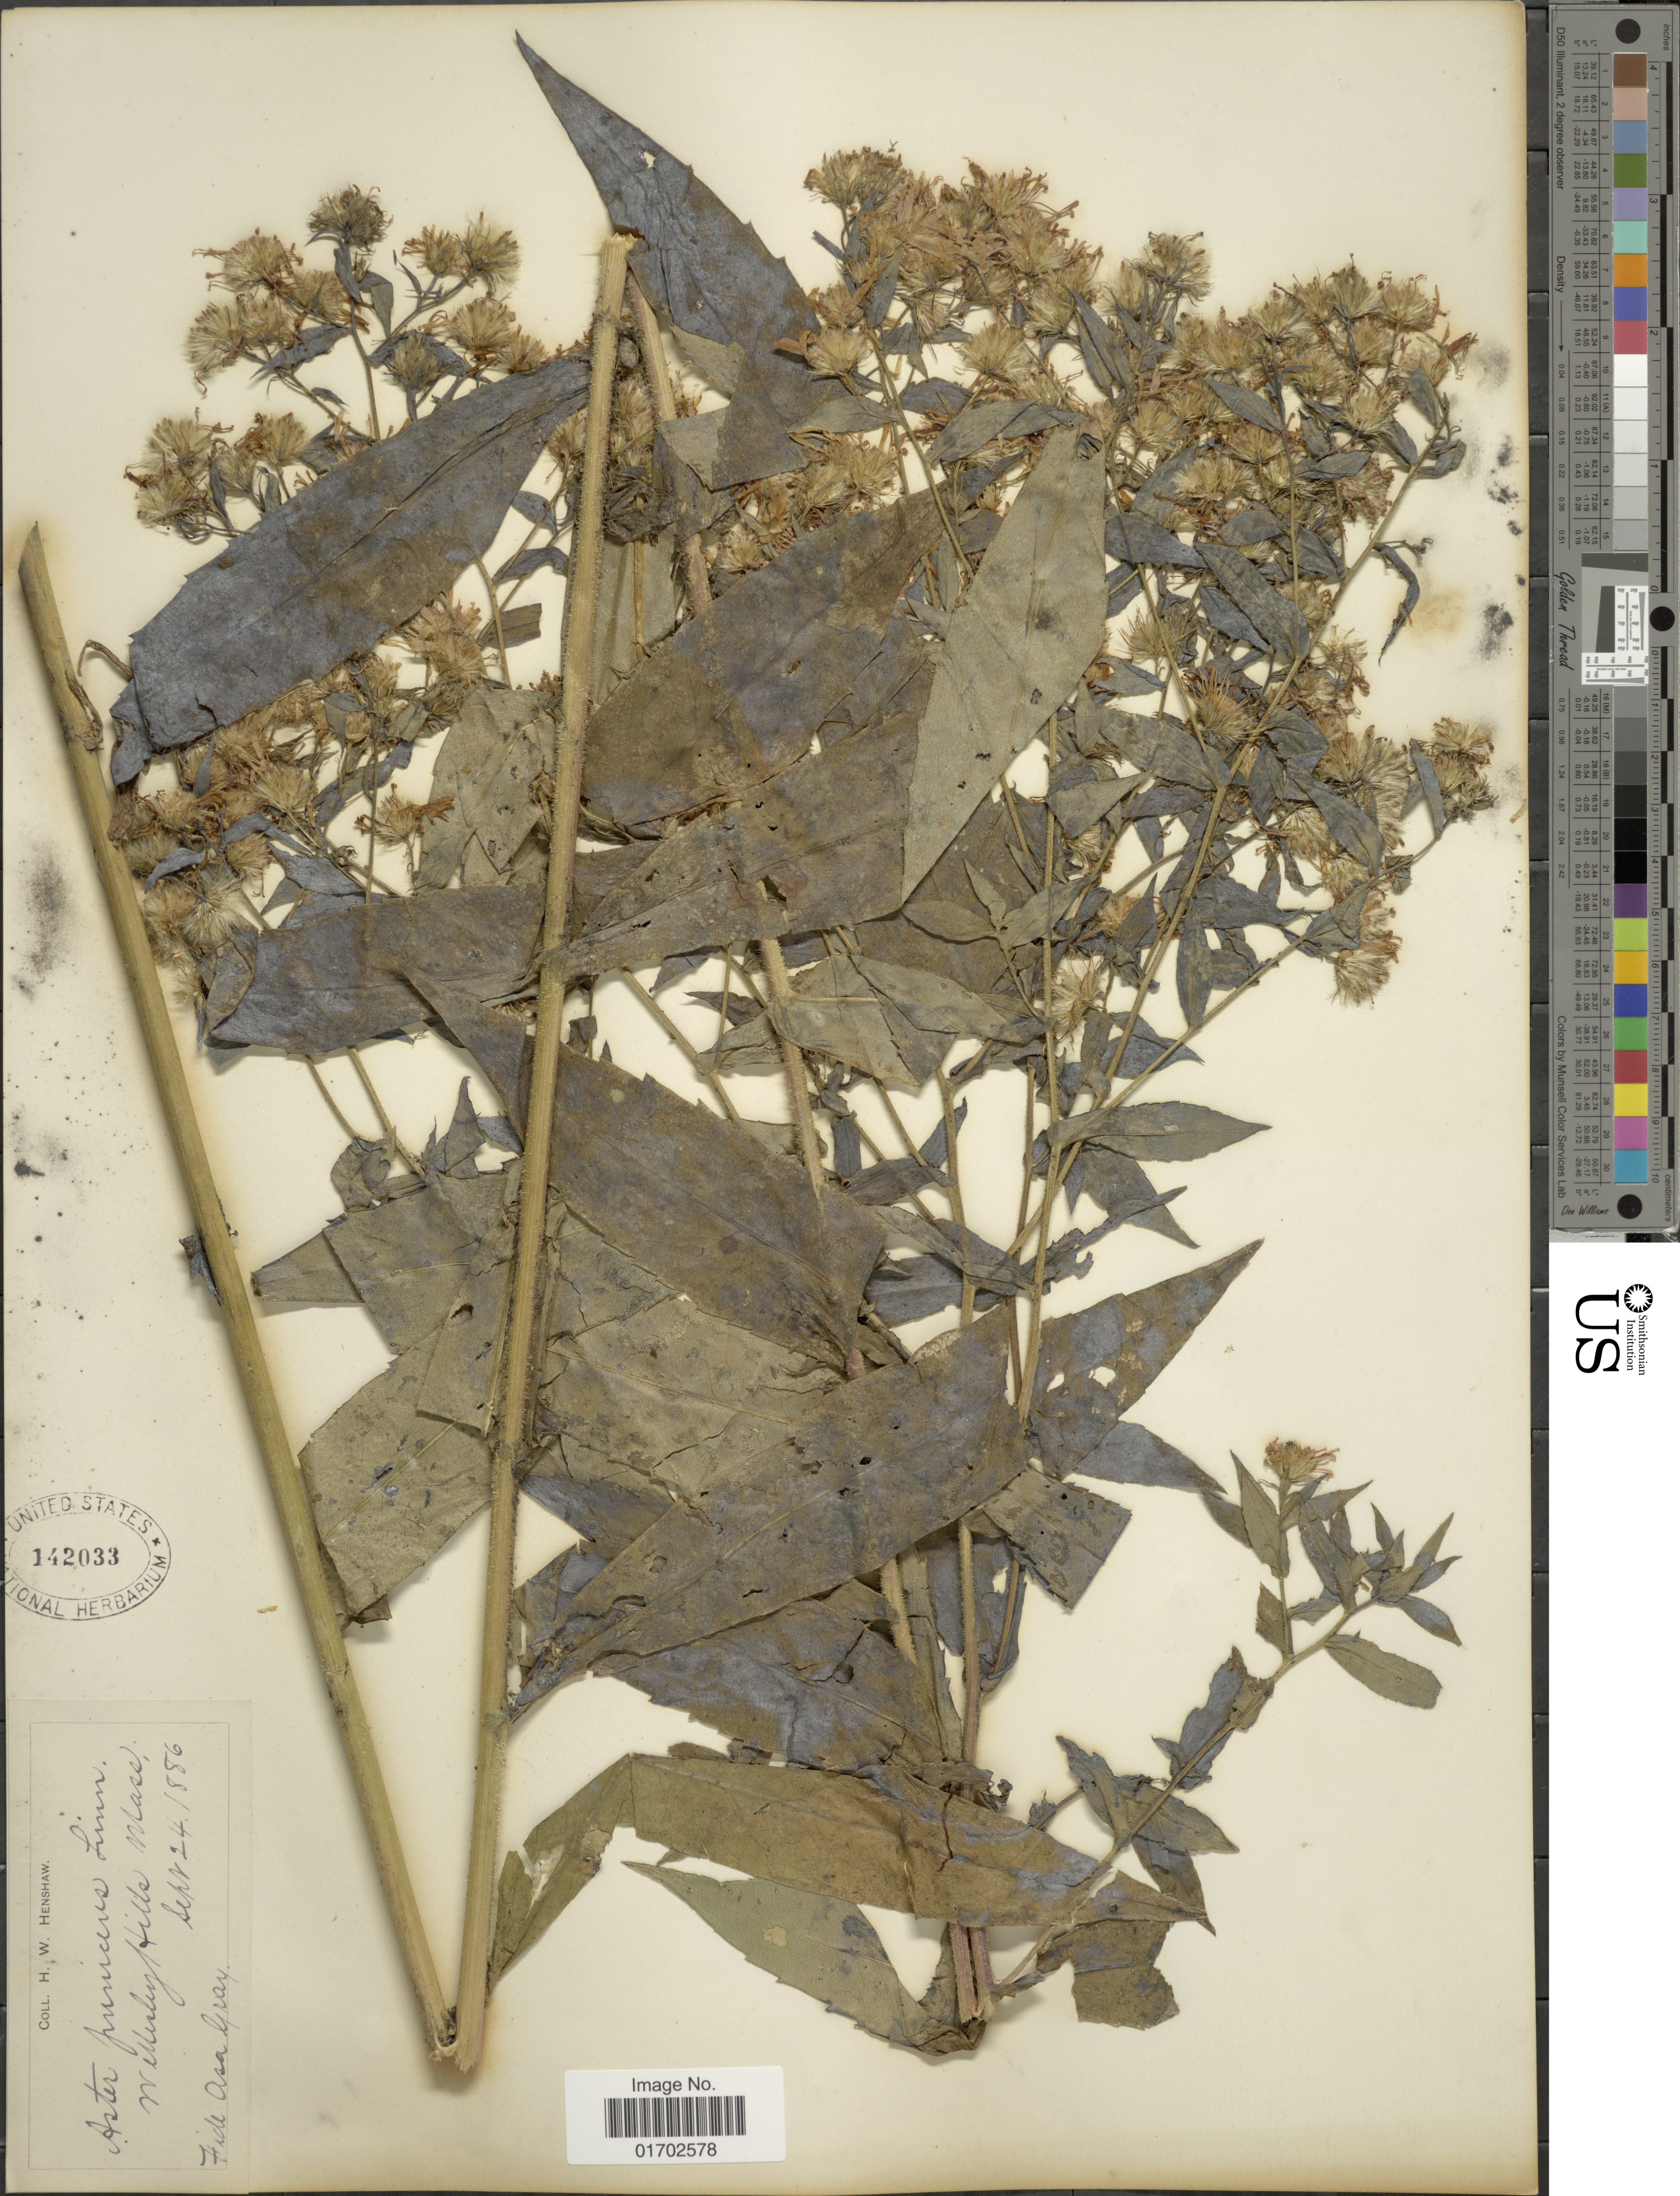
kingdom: Plantae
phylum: Tracheophyta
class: Magnoliopsida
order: Asterales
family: Asteraceae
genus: Symphyotrichum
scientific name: Symphyotrichum puniceum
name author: (L.) Á. Löve & D. Löve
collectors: H. Henshaw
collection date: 1886-09-24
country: United States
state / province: Massachusetts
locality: Wellesley Hills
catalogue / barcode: US 142033